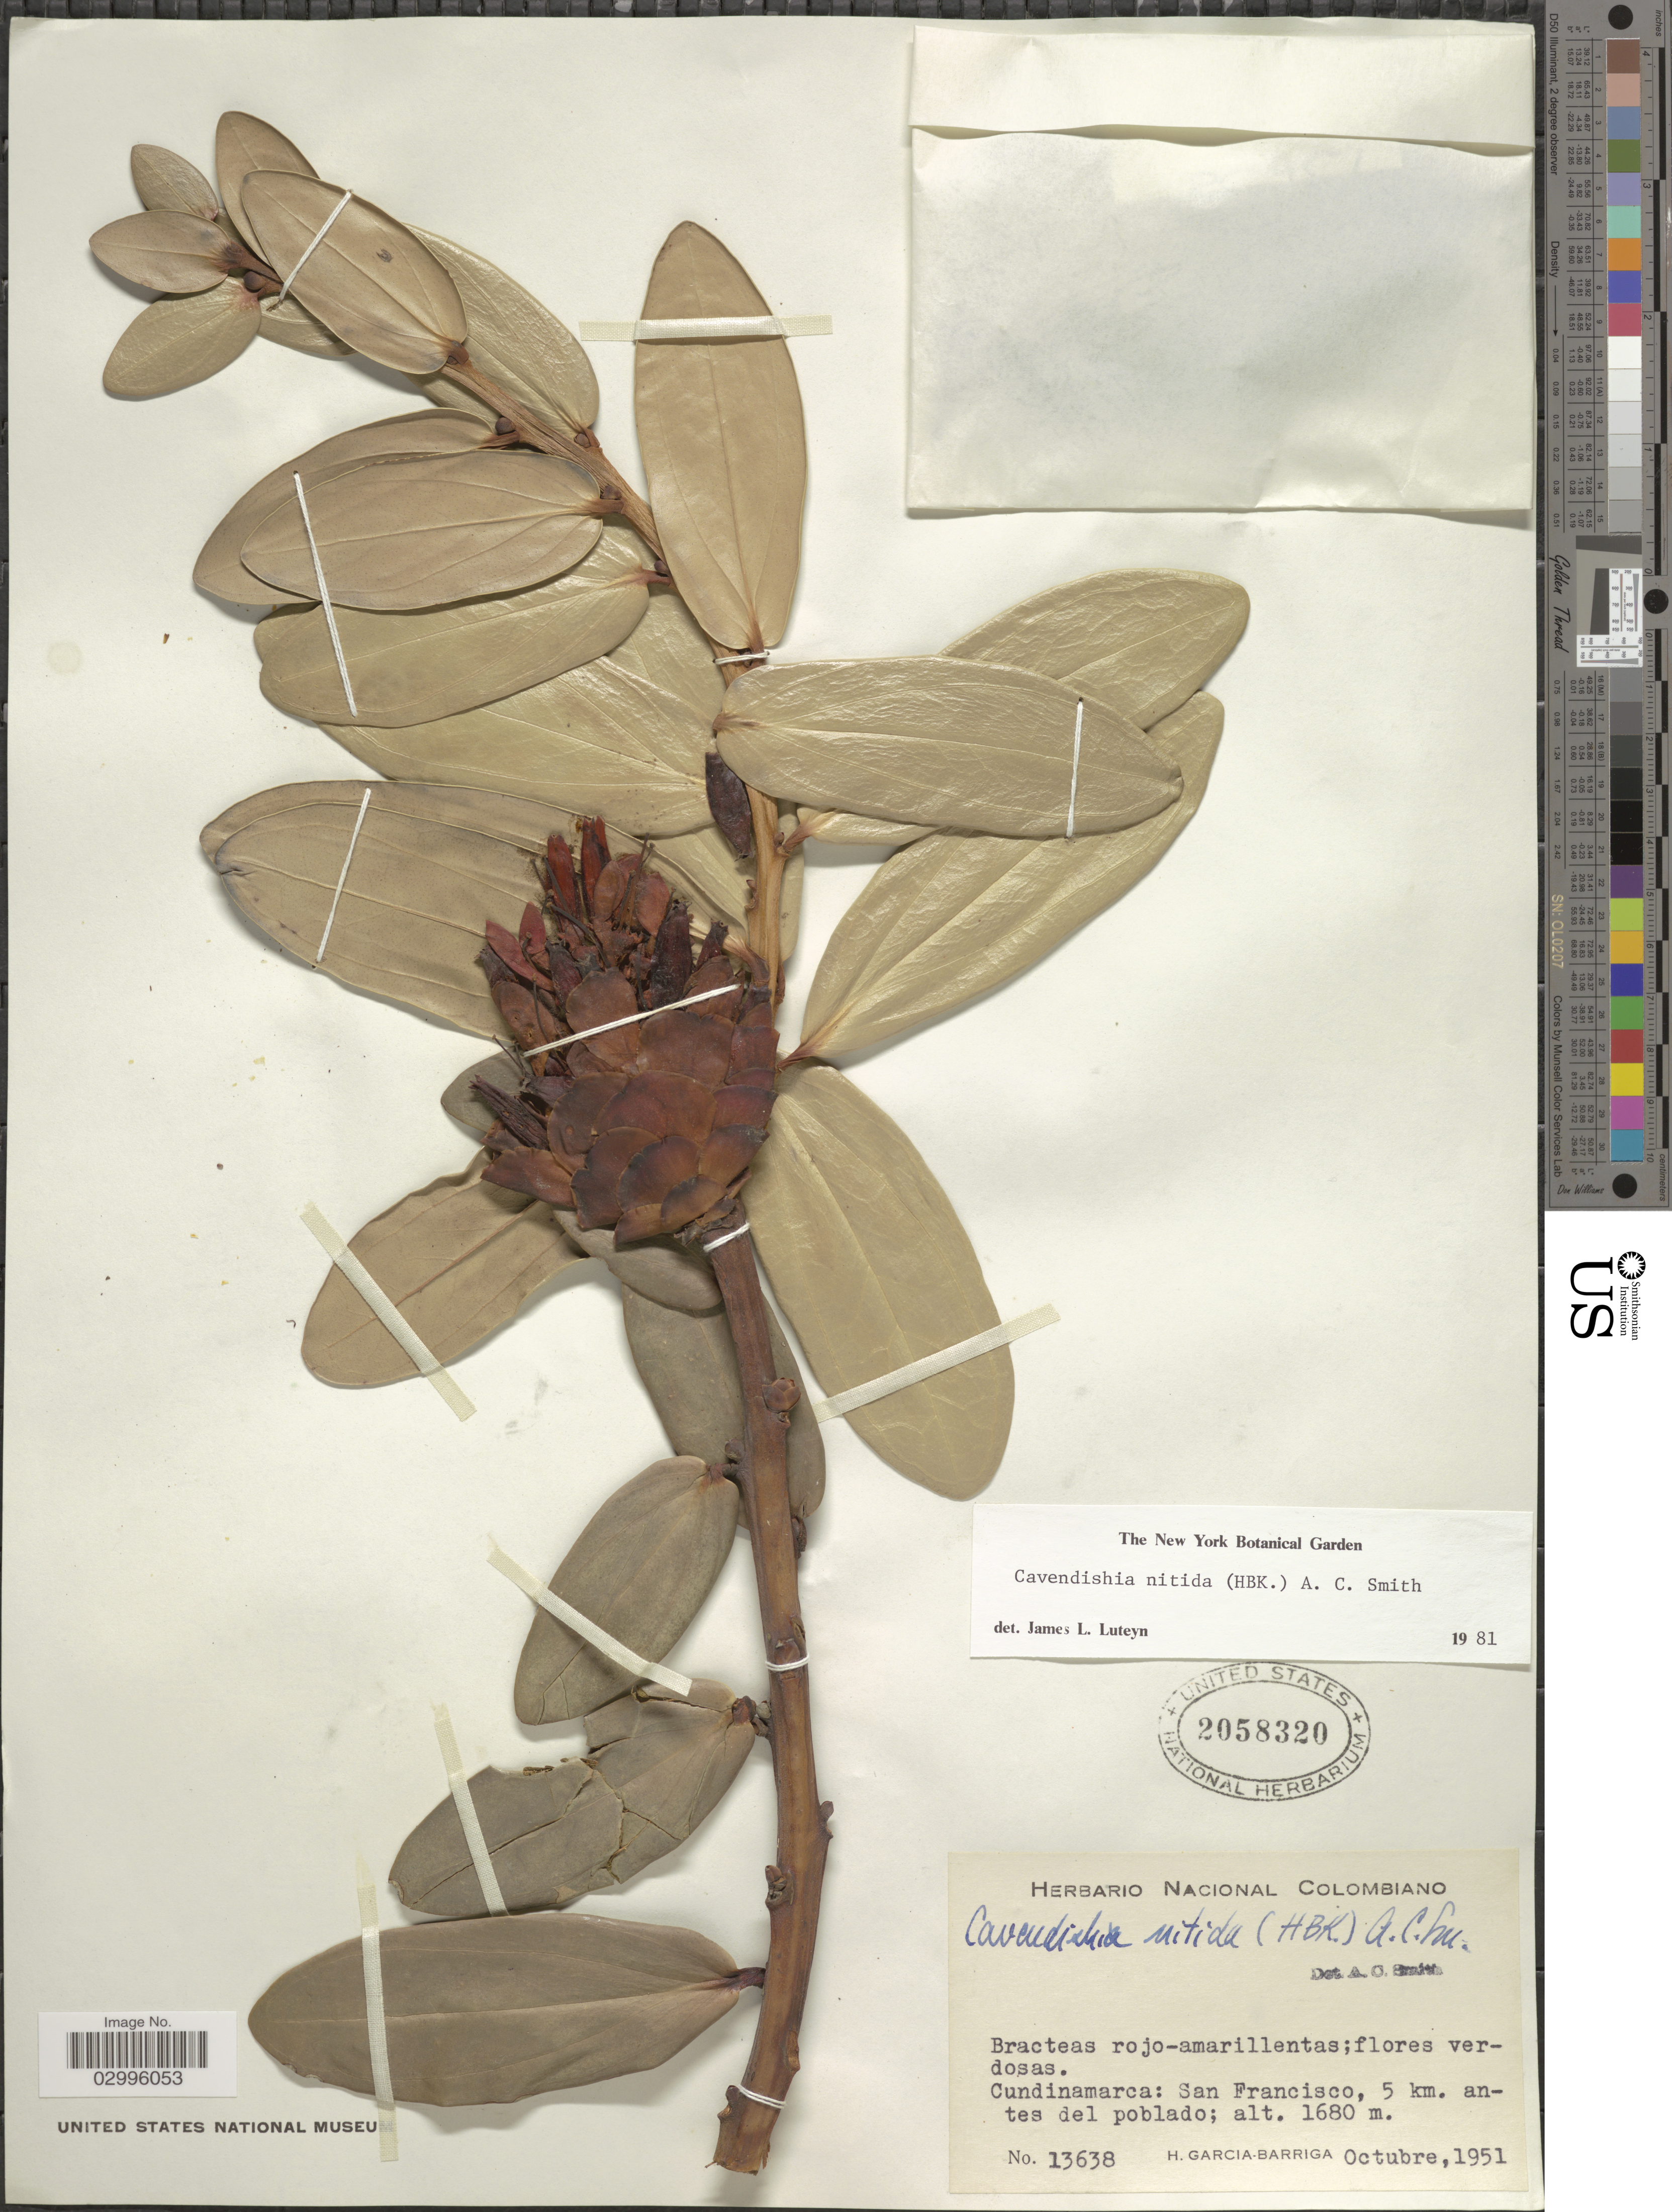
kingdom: Plantae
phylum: Tracheophyta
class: Magnoliopsida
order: Ericales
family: Ericaceae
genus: Cavendishia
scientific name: Cavendishia nitida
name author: (Kunth) A.C. Sm.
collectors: H. García Barriga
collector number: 13638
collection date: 1951-10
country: Colombia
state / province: Cundinamarca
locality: San Francisco, 5 km. antes del poblado.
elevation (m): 1680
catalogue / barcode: US 2058320